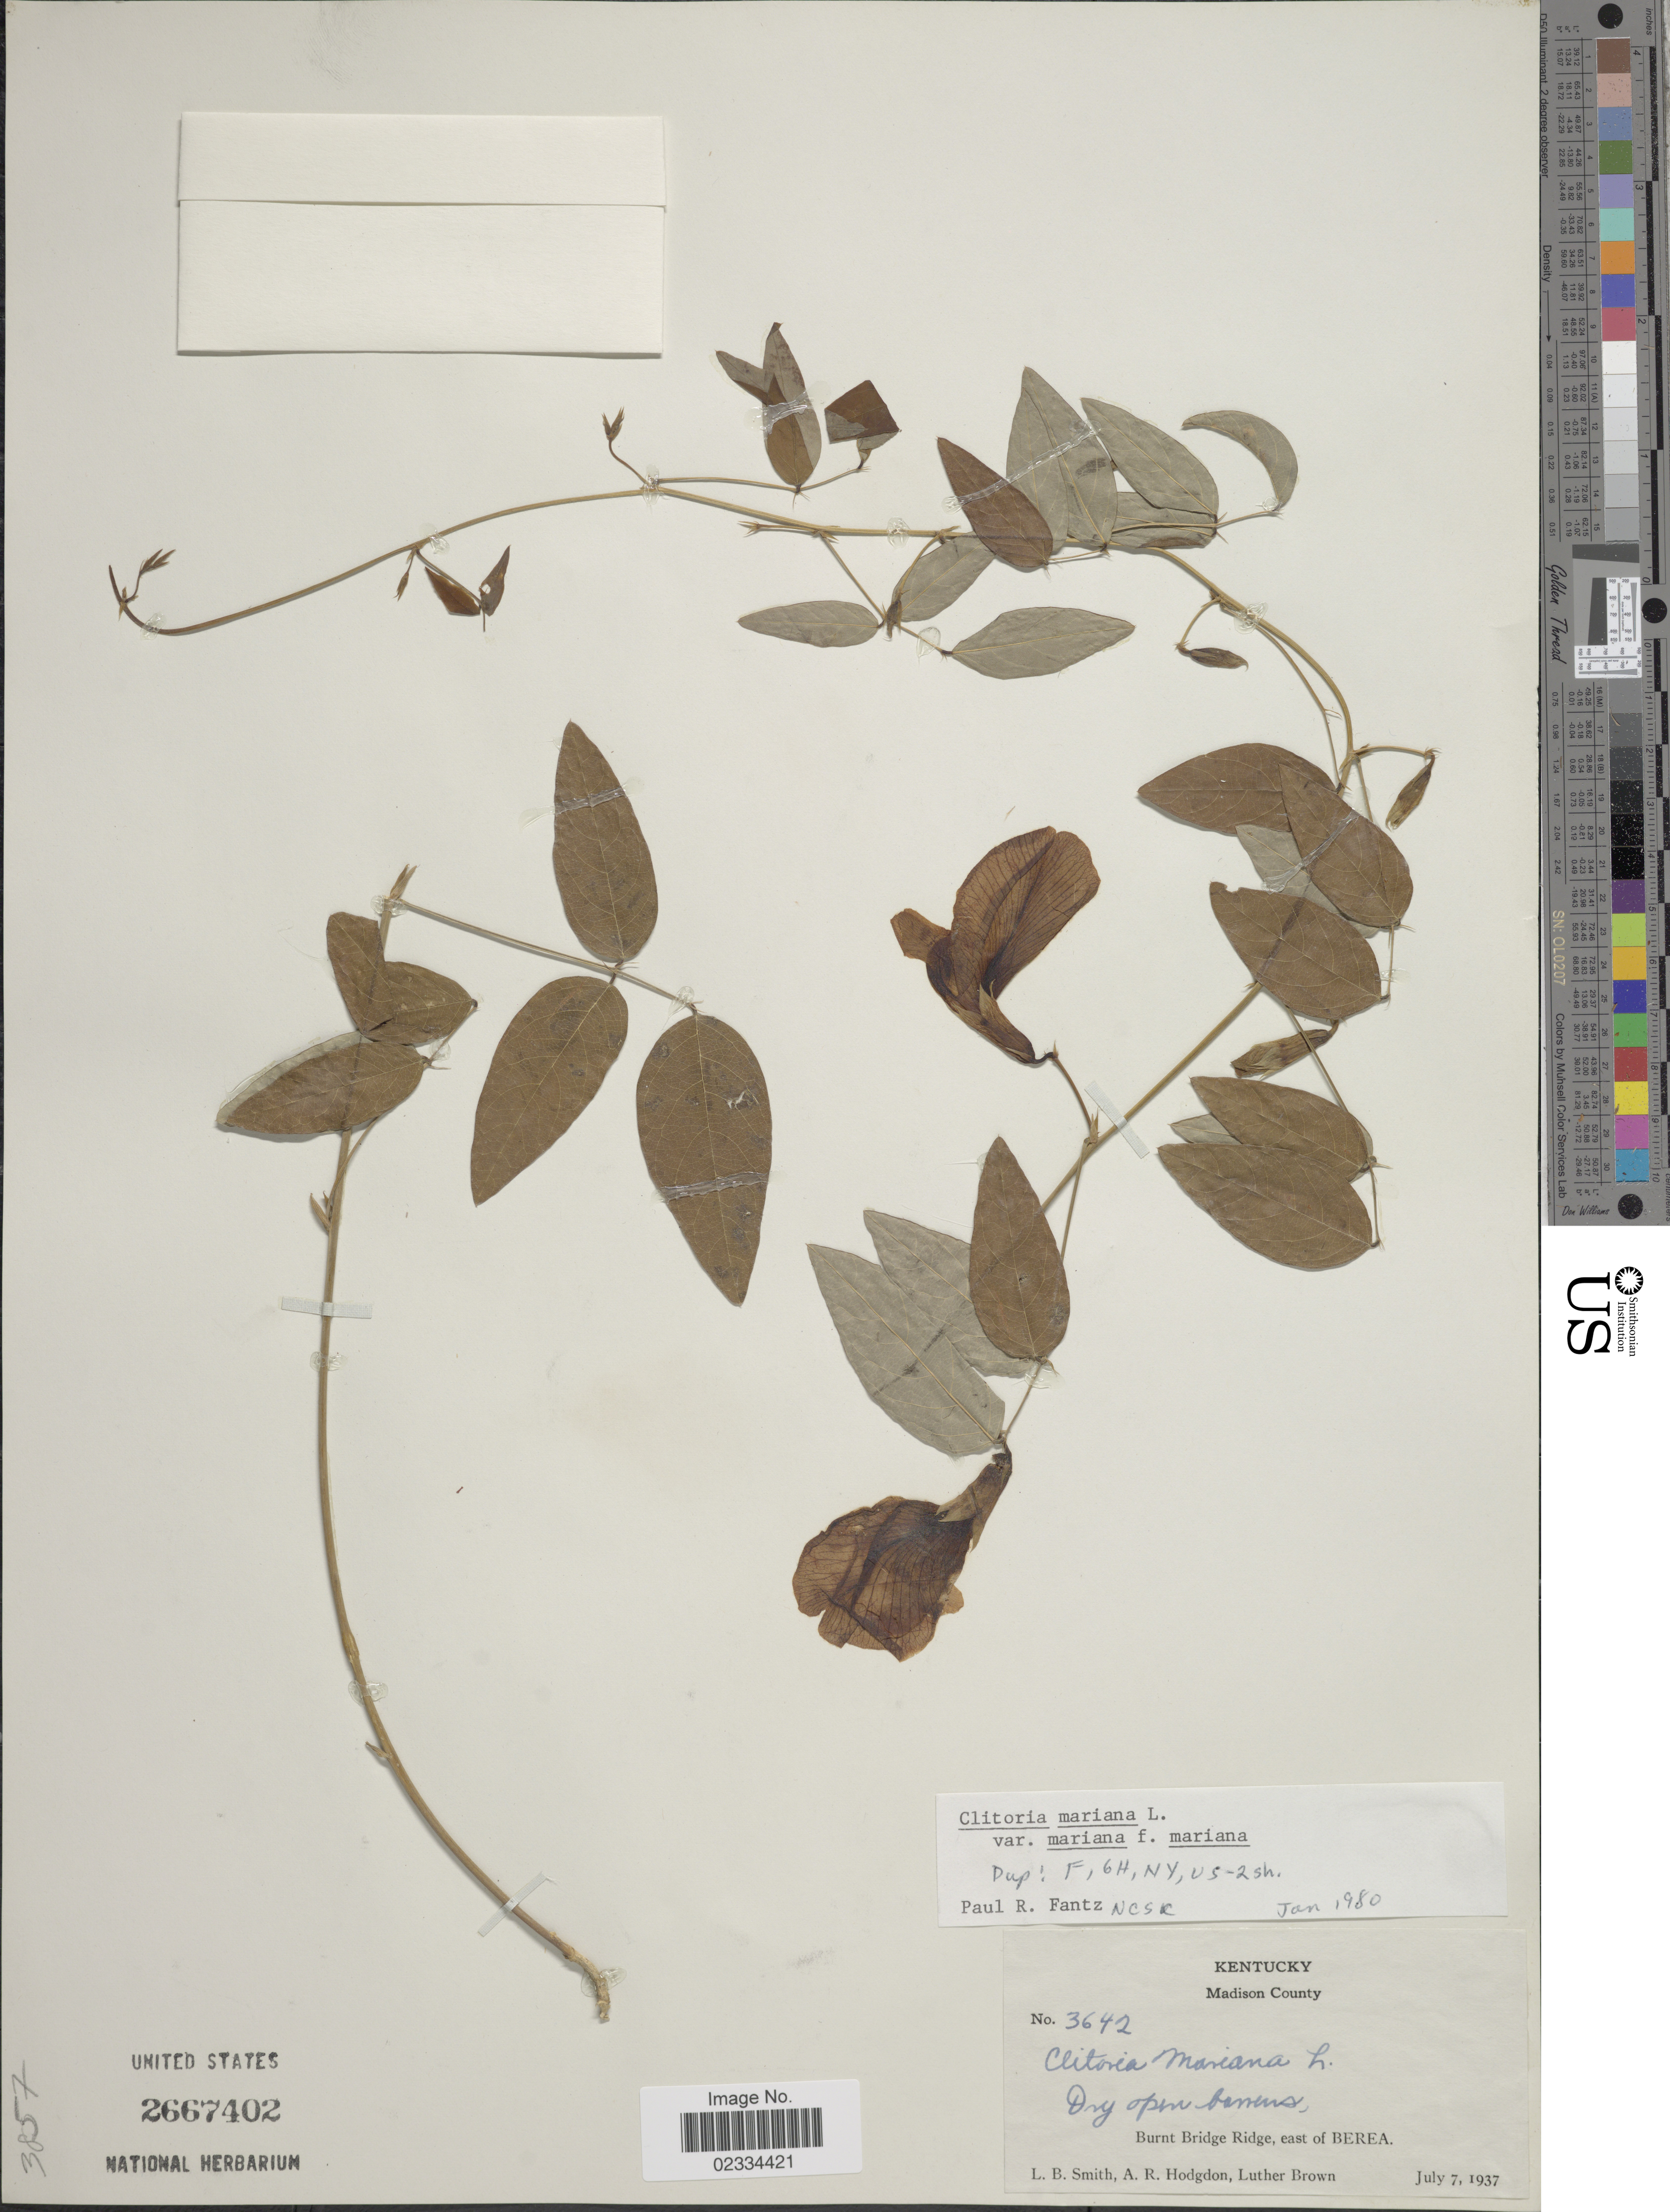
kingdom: Plantae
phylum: Tracheophyta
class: Magnoliopsida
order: Fabales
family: Fabaceae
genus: Clitoria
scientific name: Clitoria mariana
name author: L.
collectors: L. Smith, A. R. Hodgdon & L. Brown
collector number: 3642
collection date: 1937-07-07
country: United States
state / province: Kentucky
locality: Madison County. Burnt Bridge Ridge, east of Berea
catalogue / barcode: US 2667402